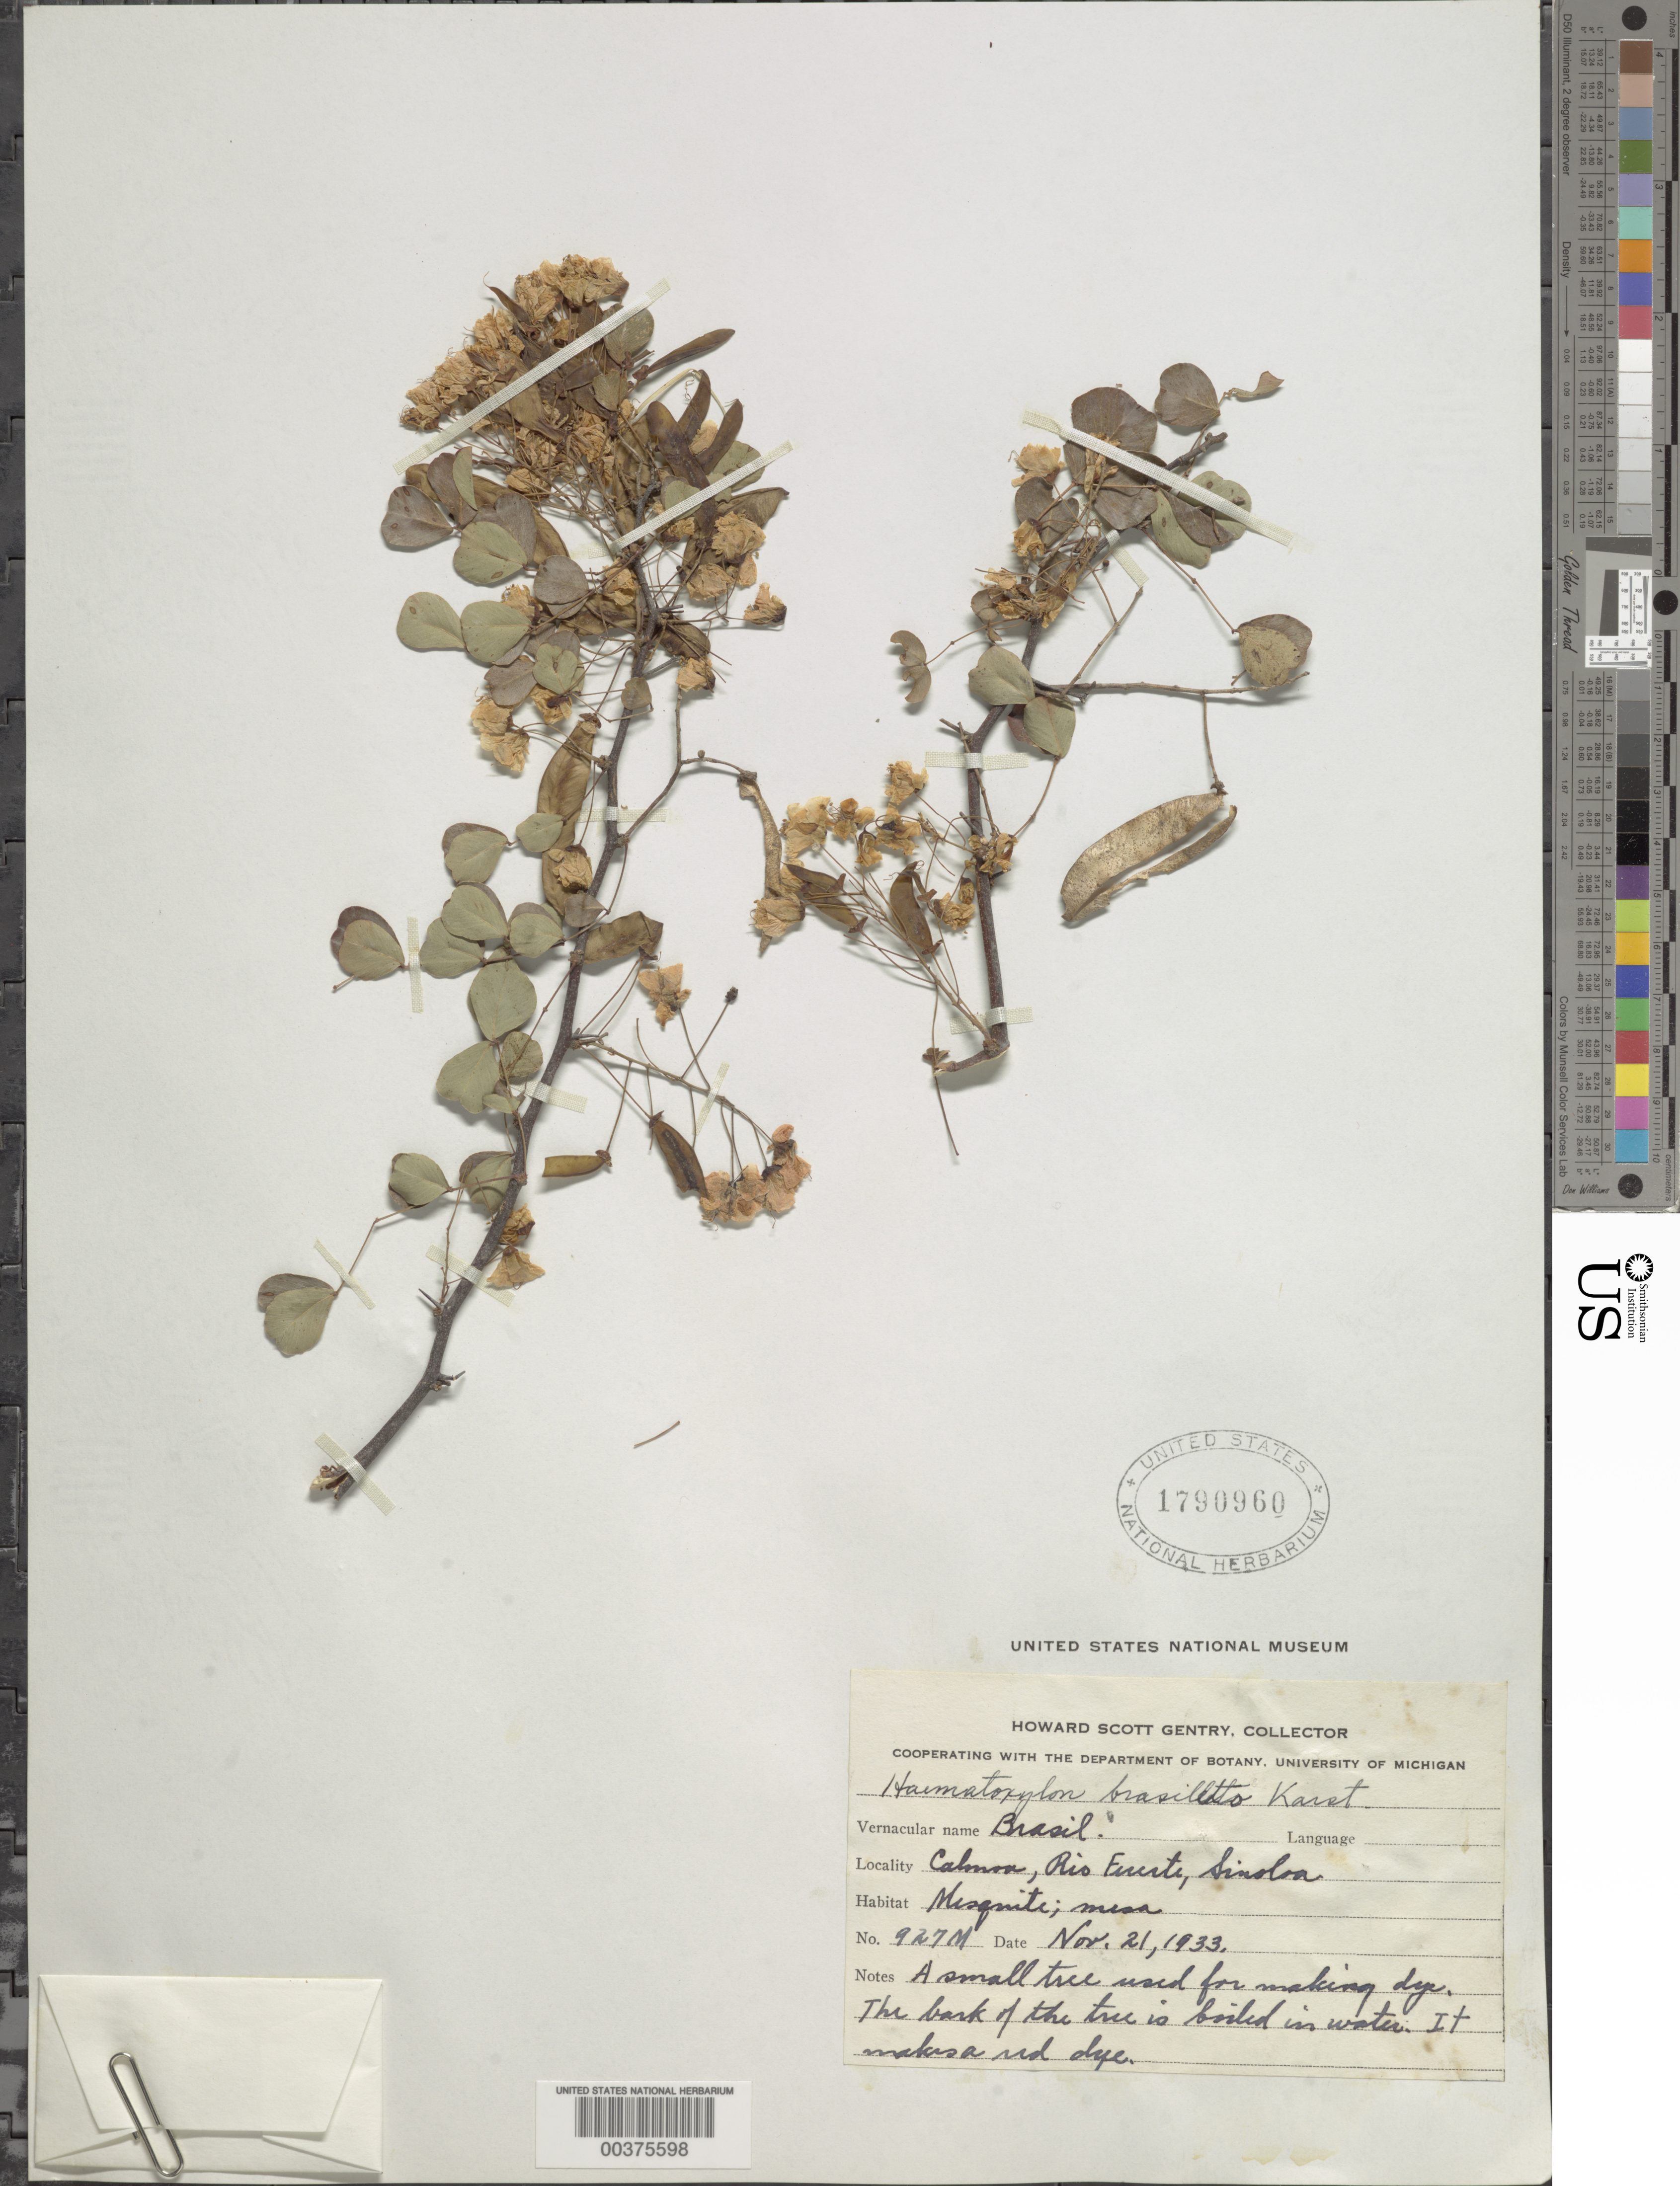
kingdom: Plantae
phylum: Tracheophyta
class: Magnoliopsida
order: Fabales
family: Fabaceae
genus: Haematoxylum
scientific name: Haematoxylum brasiletto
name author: H. Karst.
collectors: H. S. Gentry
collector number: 927m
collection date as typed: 21 Nov 1933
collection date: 1933-11-21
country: Mexico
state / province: Sinaloa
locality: Calmon, rio fuerte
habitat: Mesquite; mesa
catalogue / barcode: US 1790960